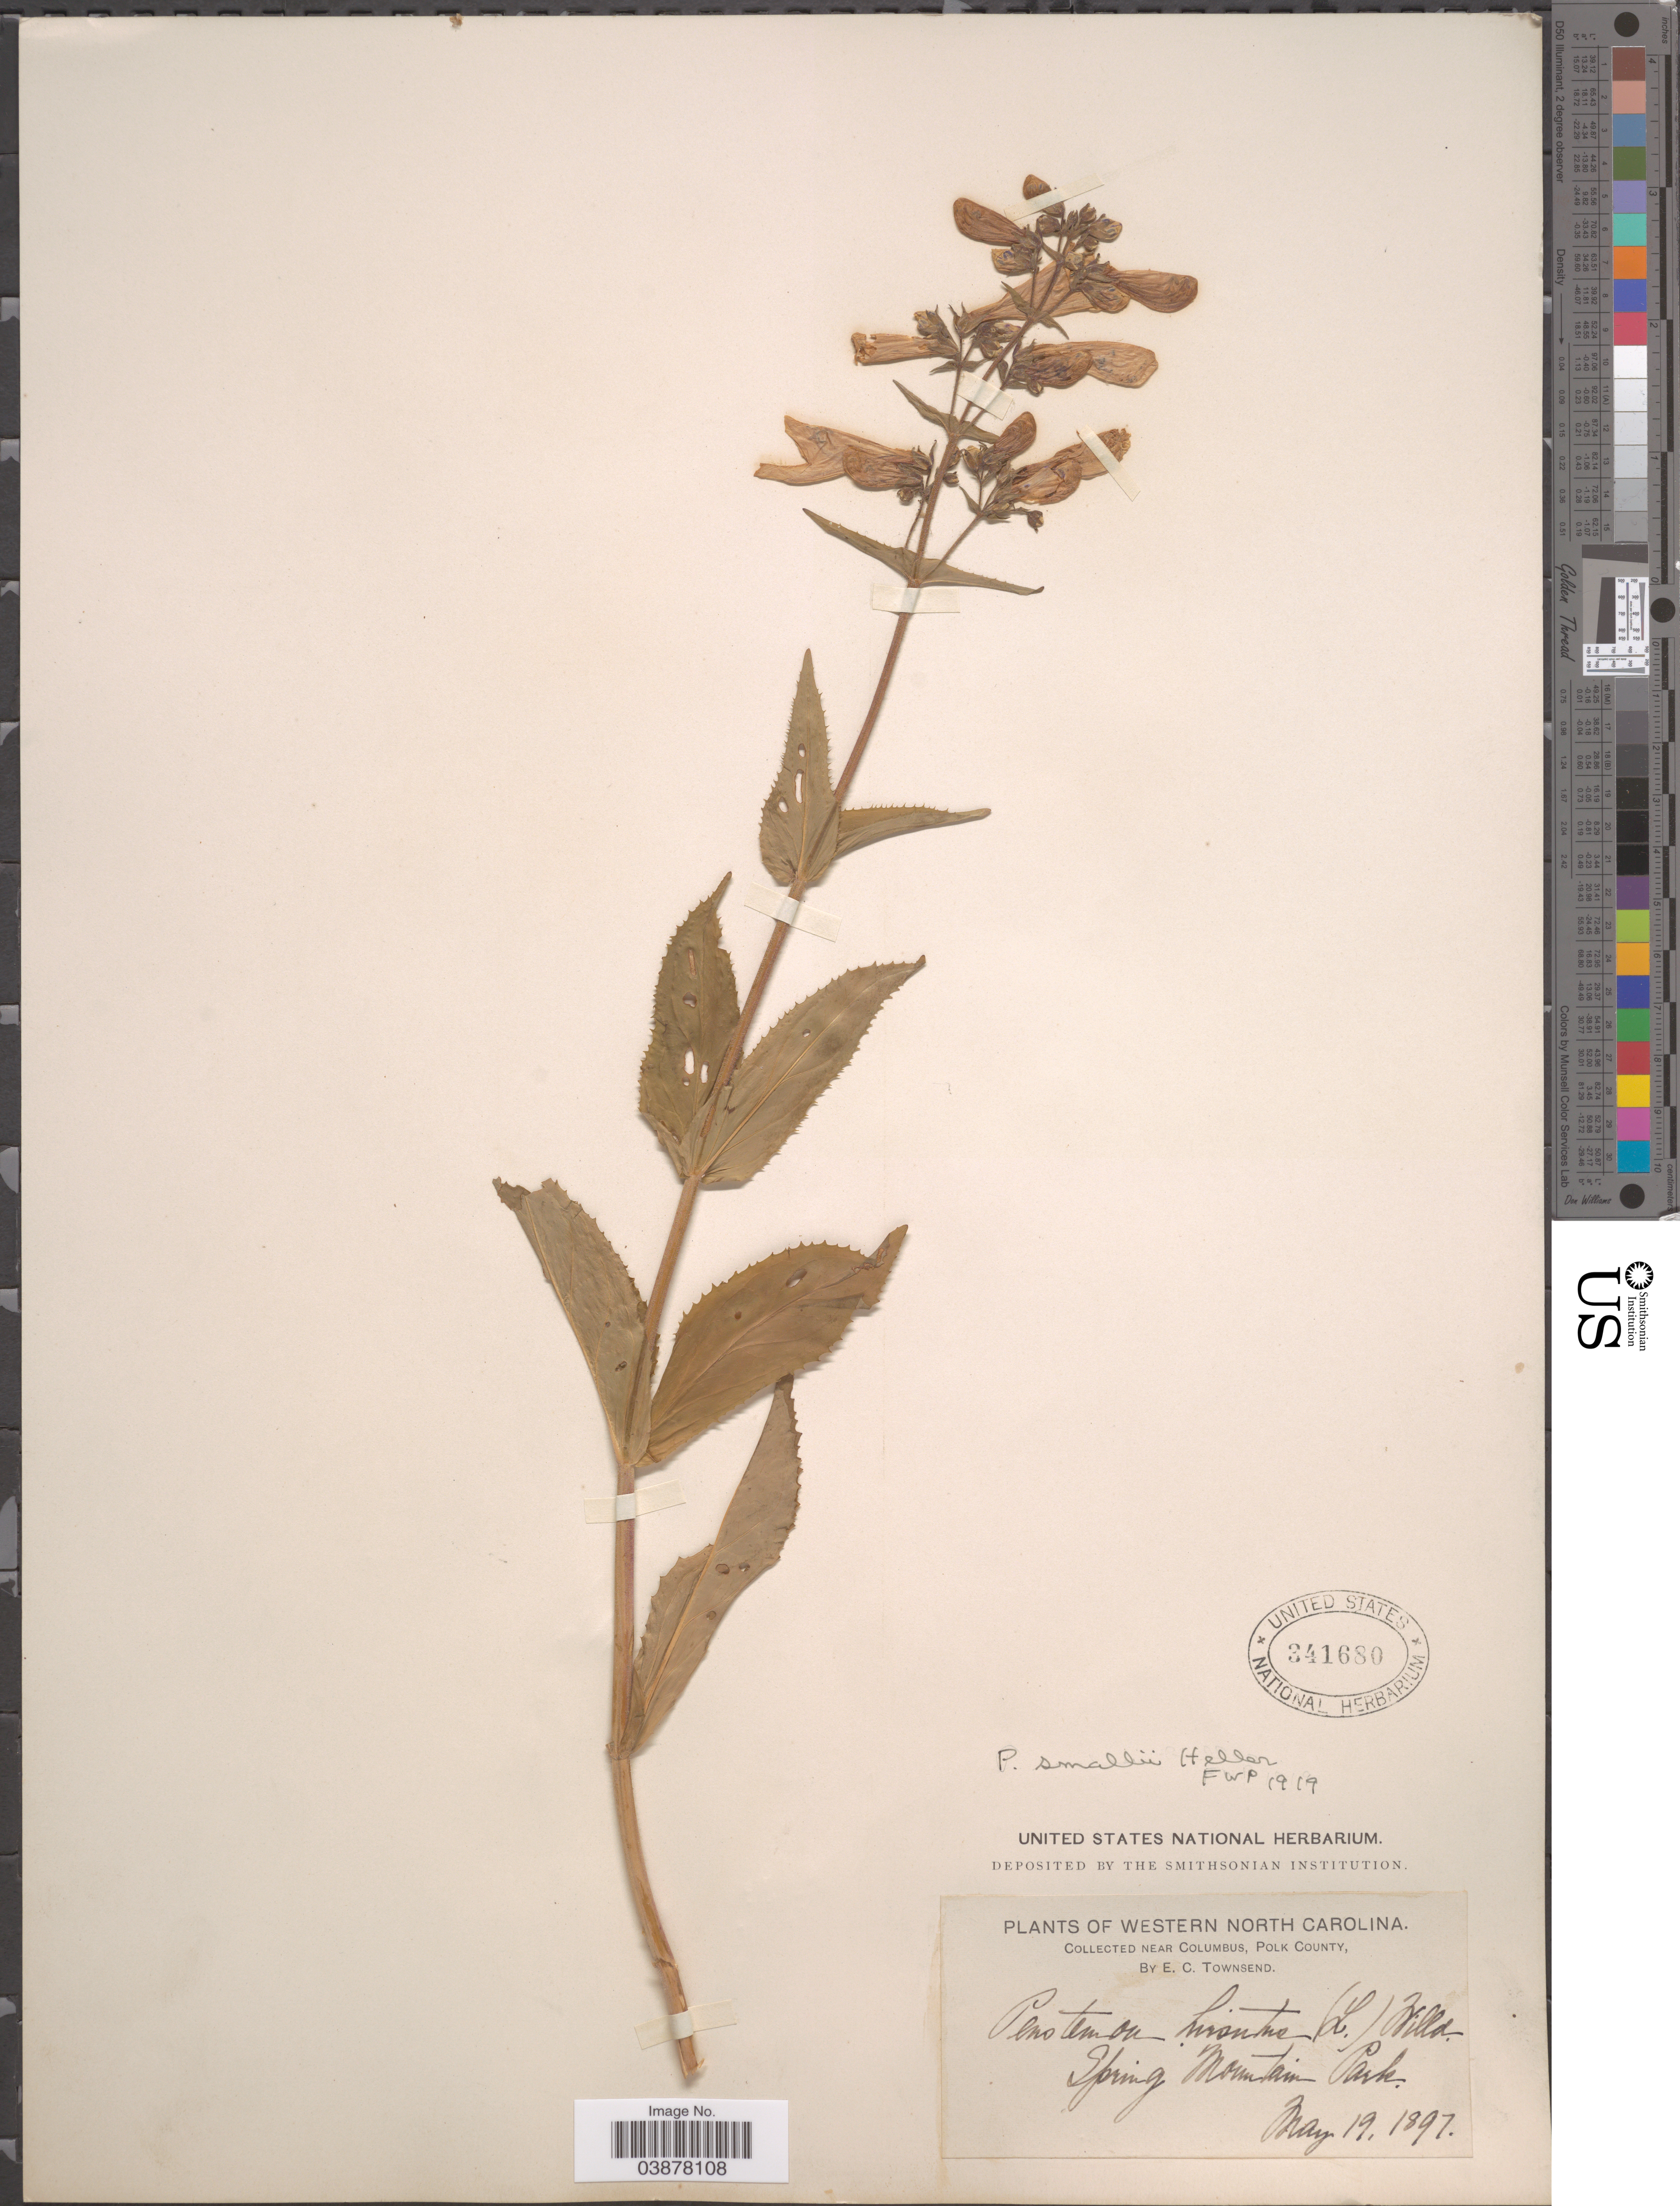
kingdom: Plantae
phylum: Tracheophyta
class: Magnoliopsida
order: Lamiales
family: Plantaginaceae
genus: Penstemon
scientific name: Penstemon smallii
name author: A. Heller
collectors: E. C. Townsend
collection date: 1897-05-19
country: United States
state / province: North Carolina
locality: Western North Carolina. Spring Mountain Park.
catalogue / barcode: US 341680